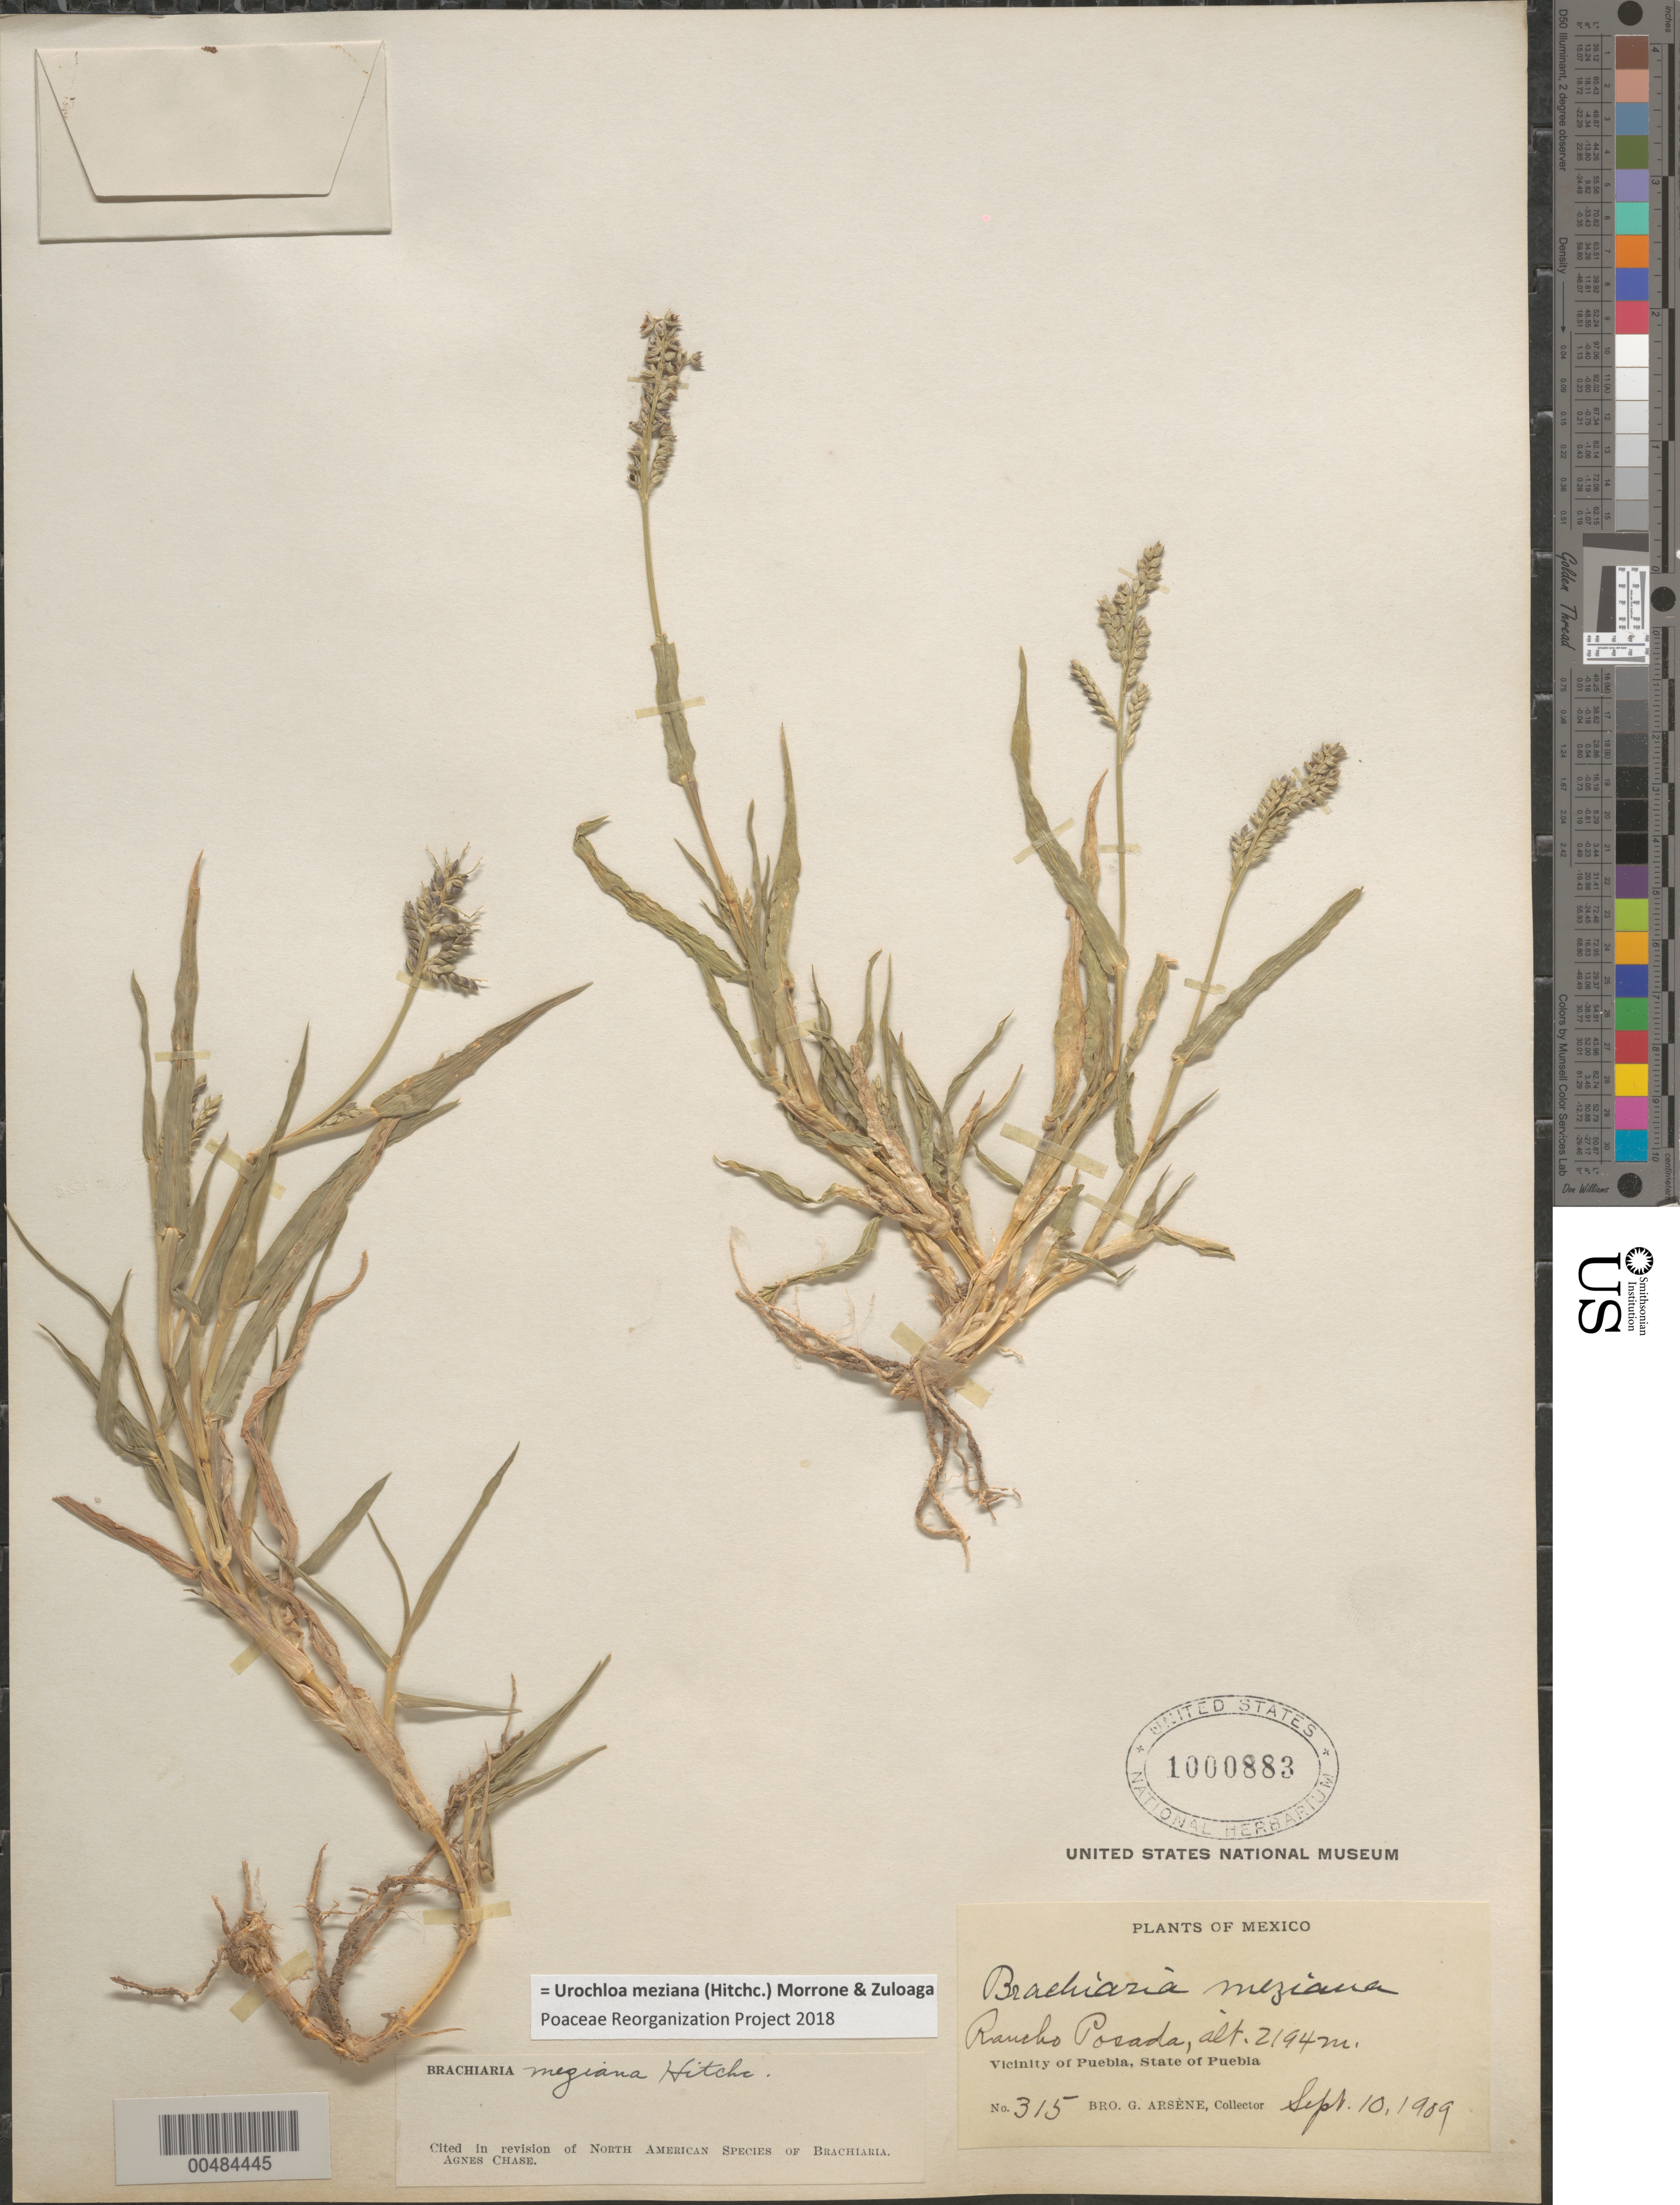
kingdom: Plantae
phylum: Tracheophyta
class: Liliopsida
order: Poales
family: Poaceae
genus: Brachiaria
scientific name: Brachiaria meziana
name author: Hitchc.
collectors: Bro. G. Arsène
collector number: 315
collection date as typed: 10 Sep 1909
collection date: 1909-09-10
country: Mexico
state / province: Puebla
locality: Vicinity of Puebla, Rancho Posada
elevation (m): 2194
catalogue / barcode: US 1000883